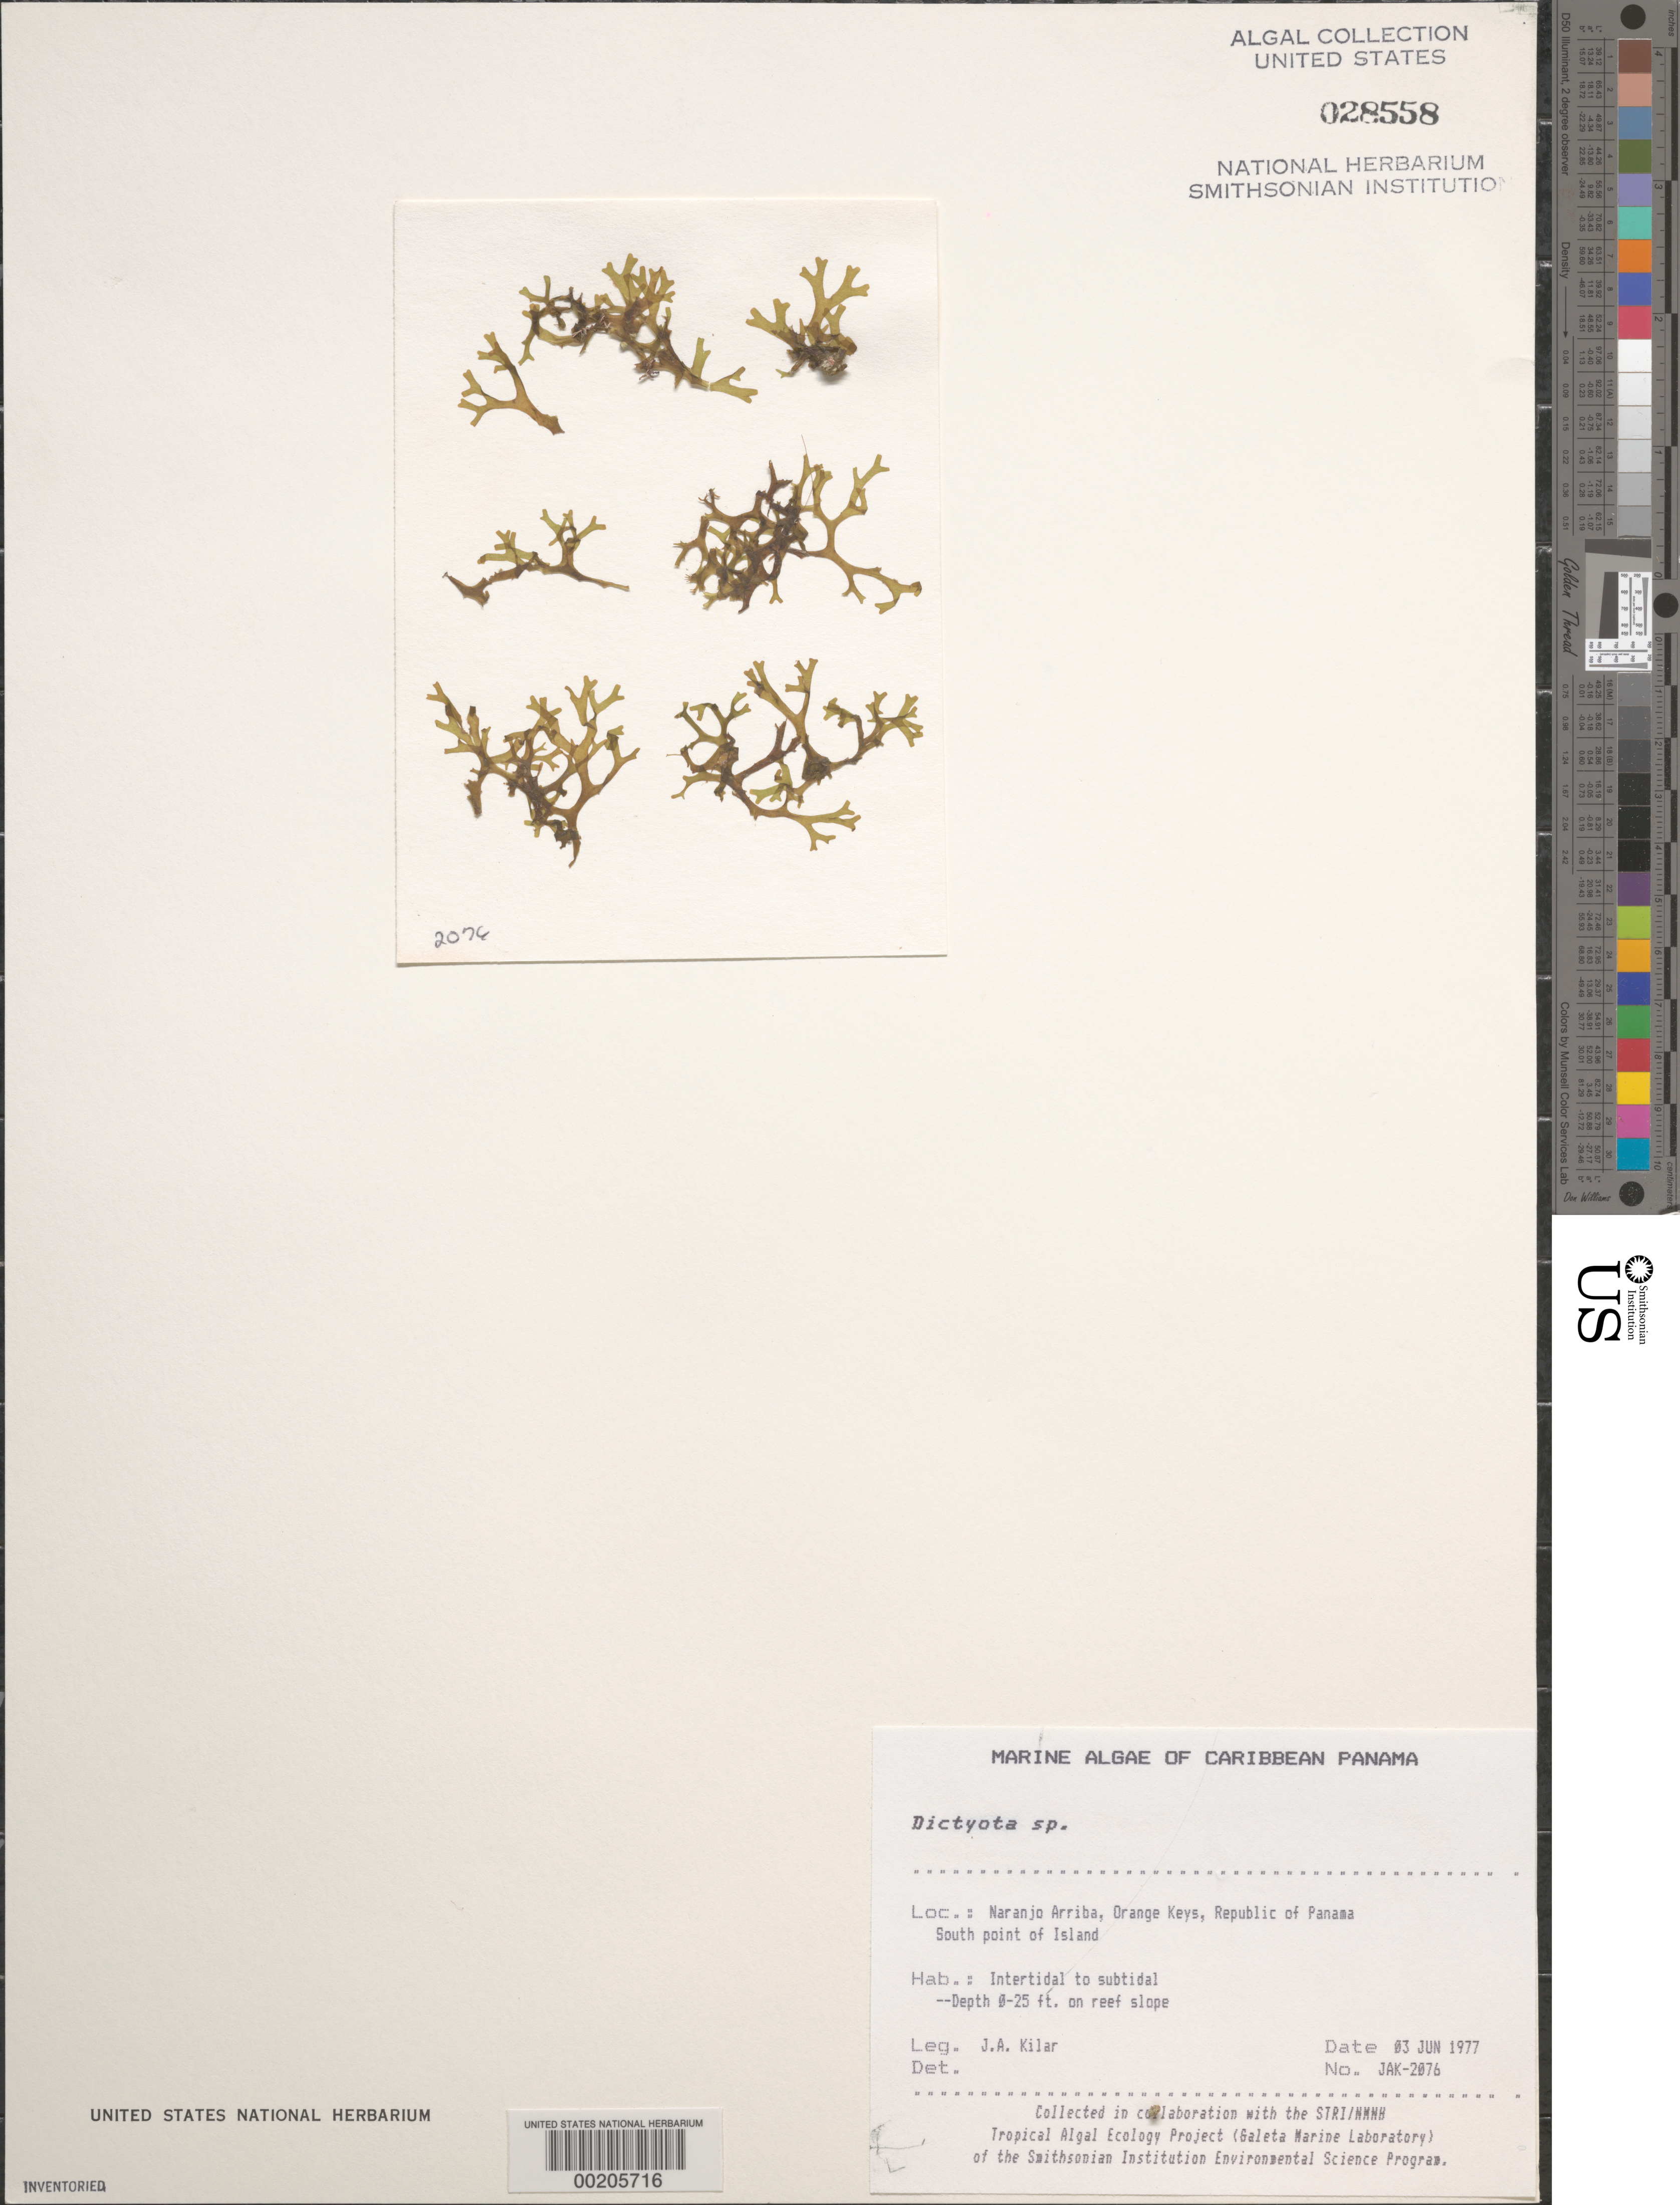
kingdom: Chromista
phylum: Ochrophyta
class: Phaeophyceae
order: Dictyotales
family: Dictyotaceae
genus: Dictyota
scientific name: Dictyota sp.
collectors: J. A. Kilar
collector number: JAK-2076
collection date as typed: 03 Jun 1977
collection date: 1977-06-03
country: Panama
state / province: Colón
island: Naranjo Arriba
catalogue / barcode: US 28558